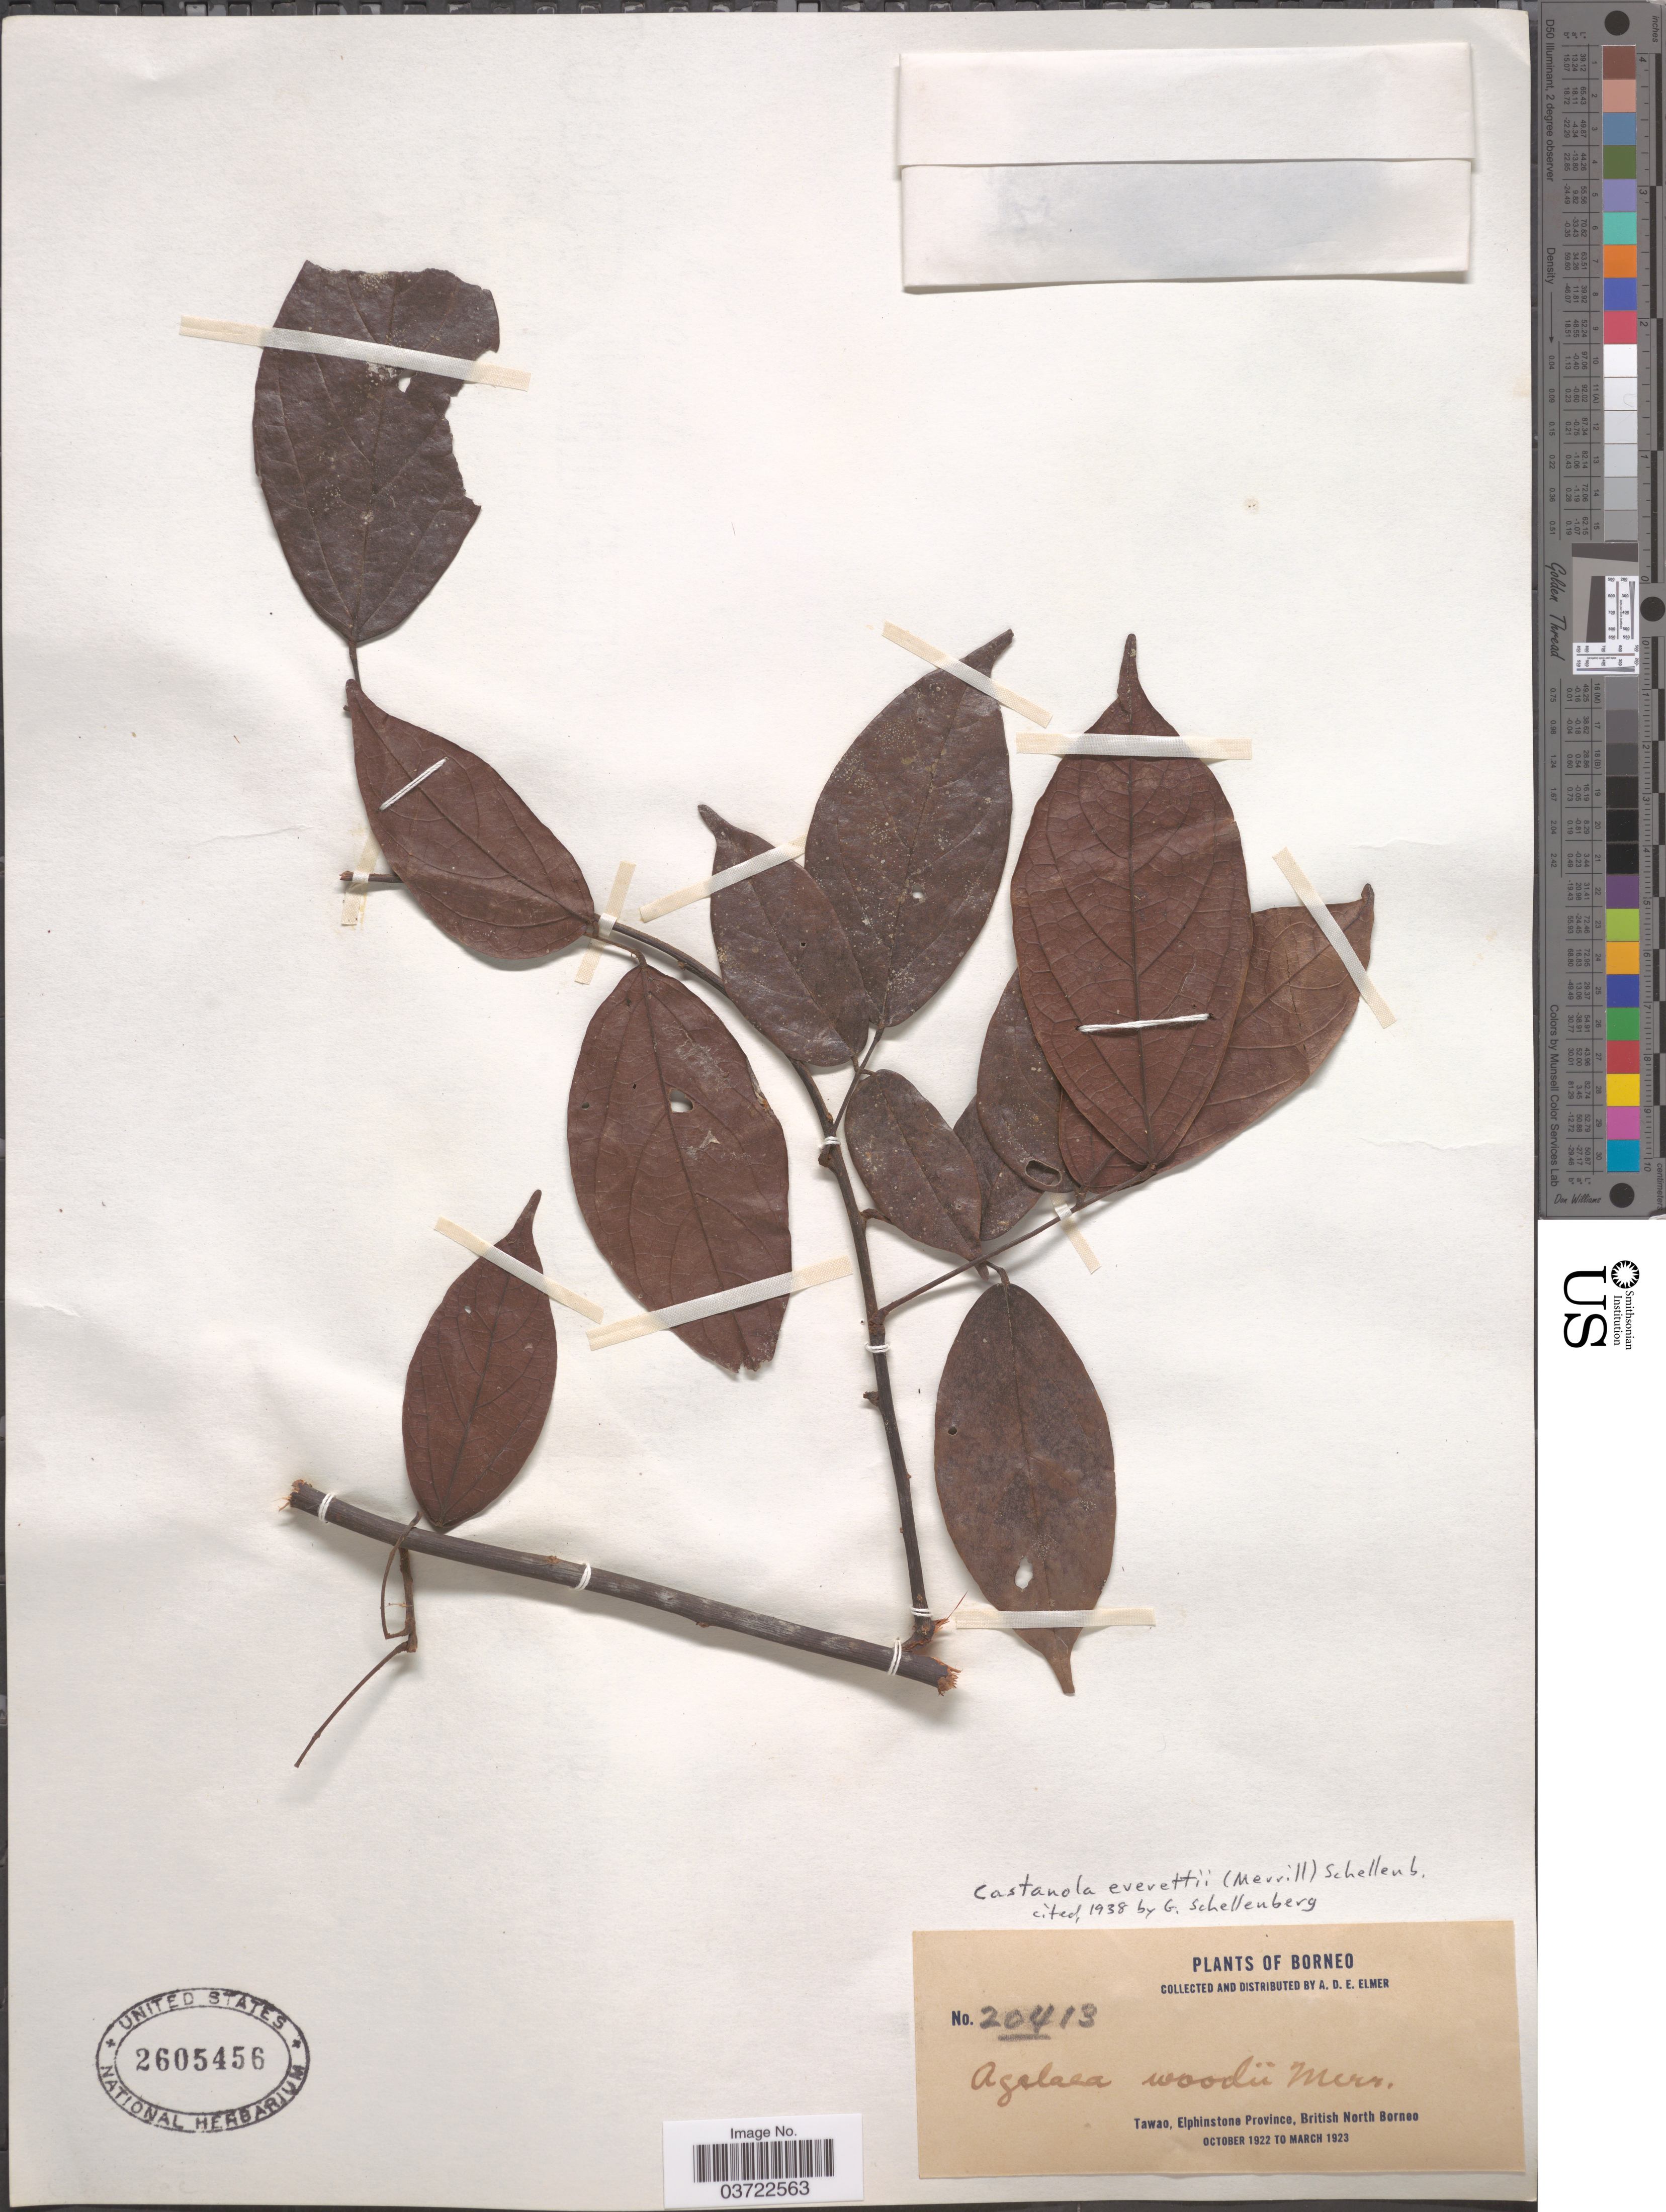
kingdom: Plantae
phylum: Tracheophyta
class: Magnoliopsida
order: Oxalidales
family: Connaraceae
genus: Agelaea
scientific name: Agelaea borneensis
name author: (Hook. f.) Merr.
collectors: A. D. E. Elmer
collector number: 20413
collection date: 1922-10/1923-03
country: Malaysia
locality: Tawao, Elphinstone Province, British North Borneo.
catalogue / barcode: US 2605456